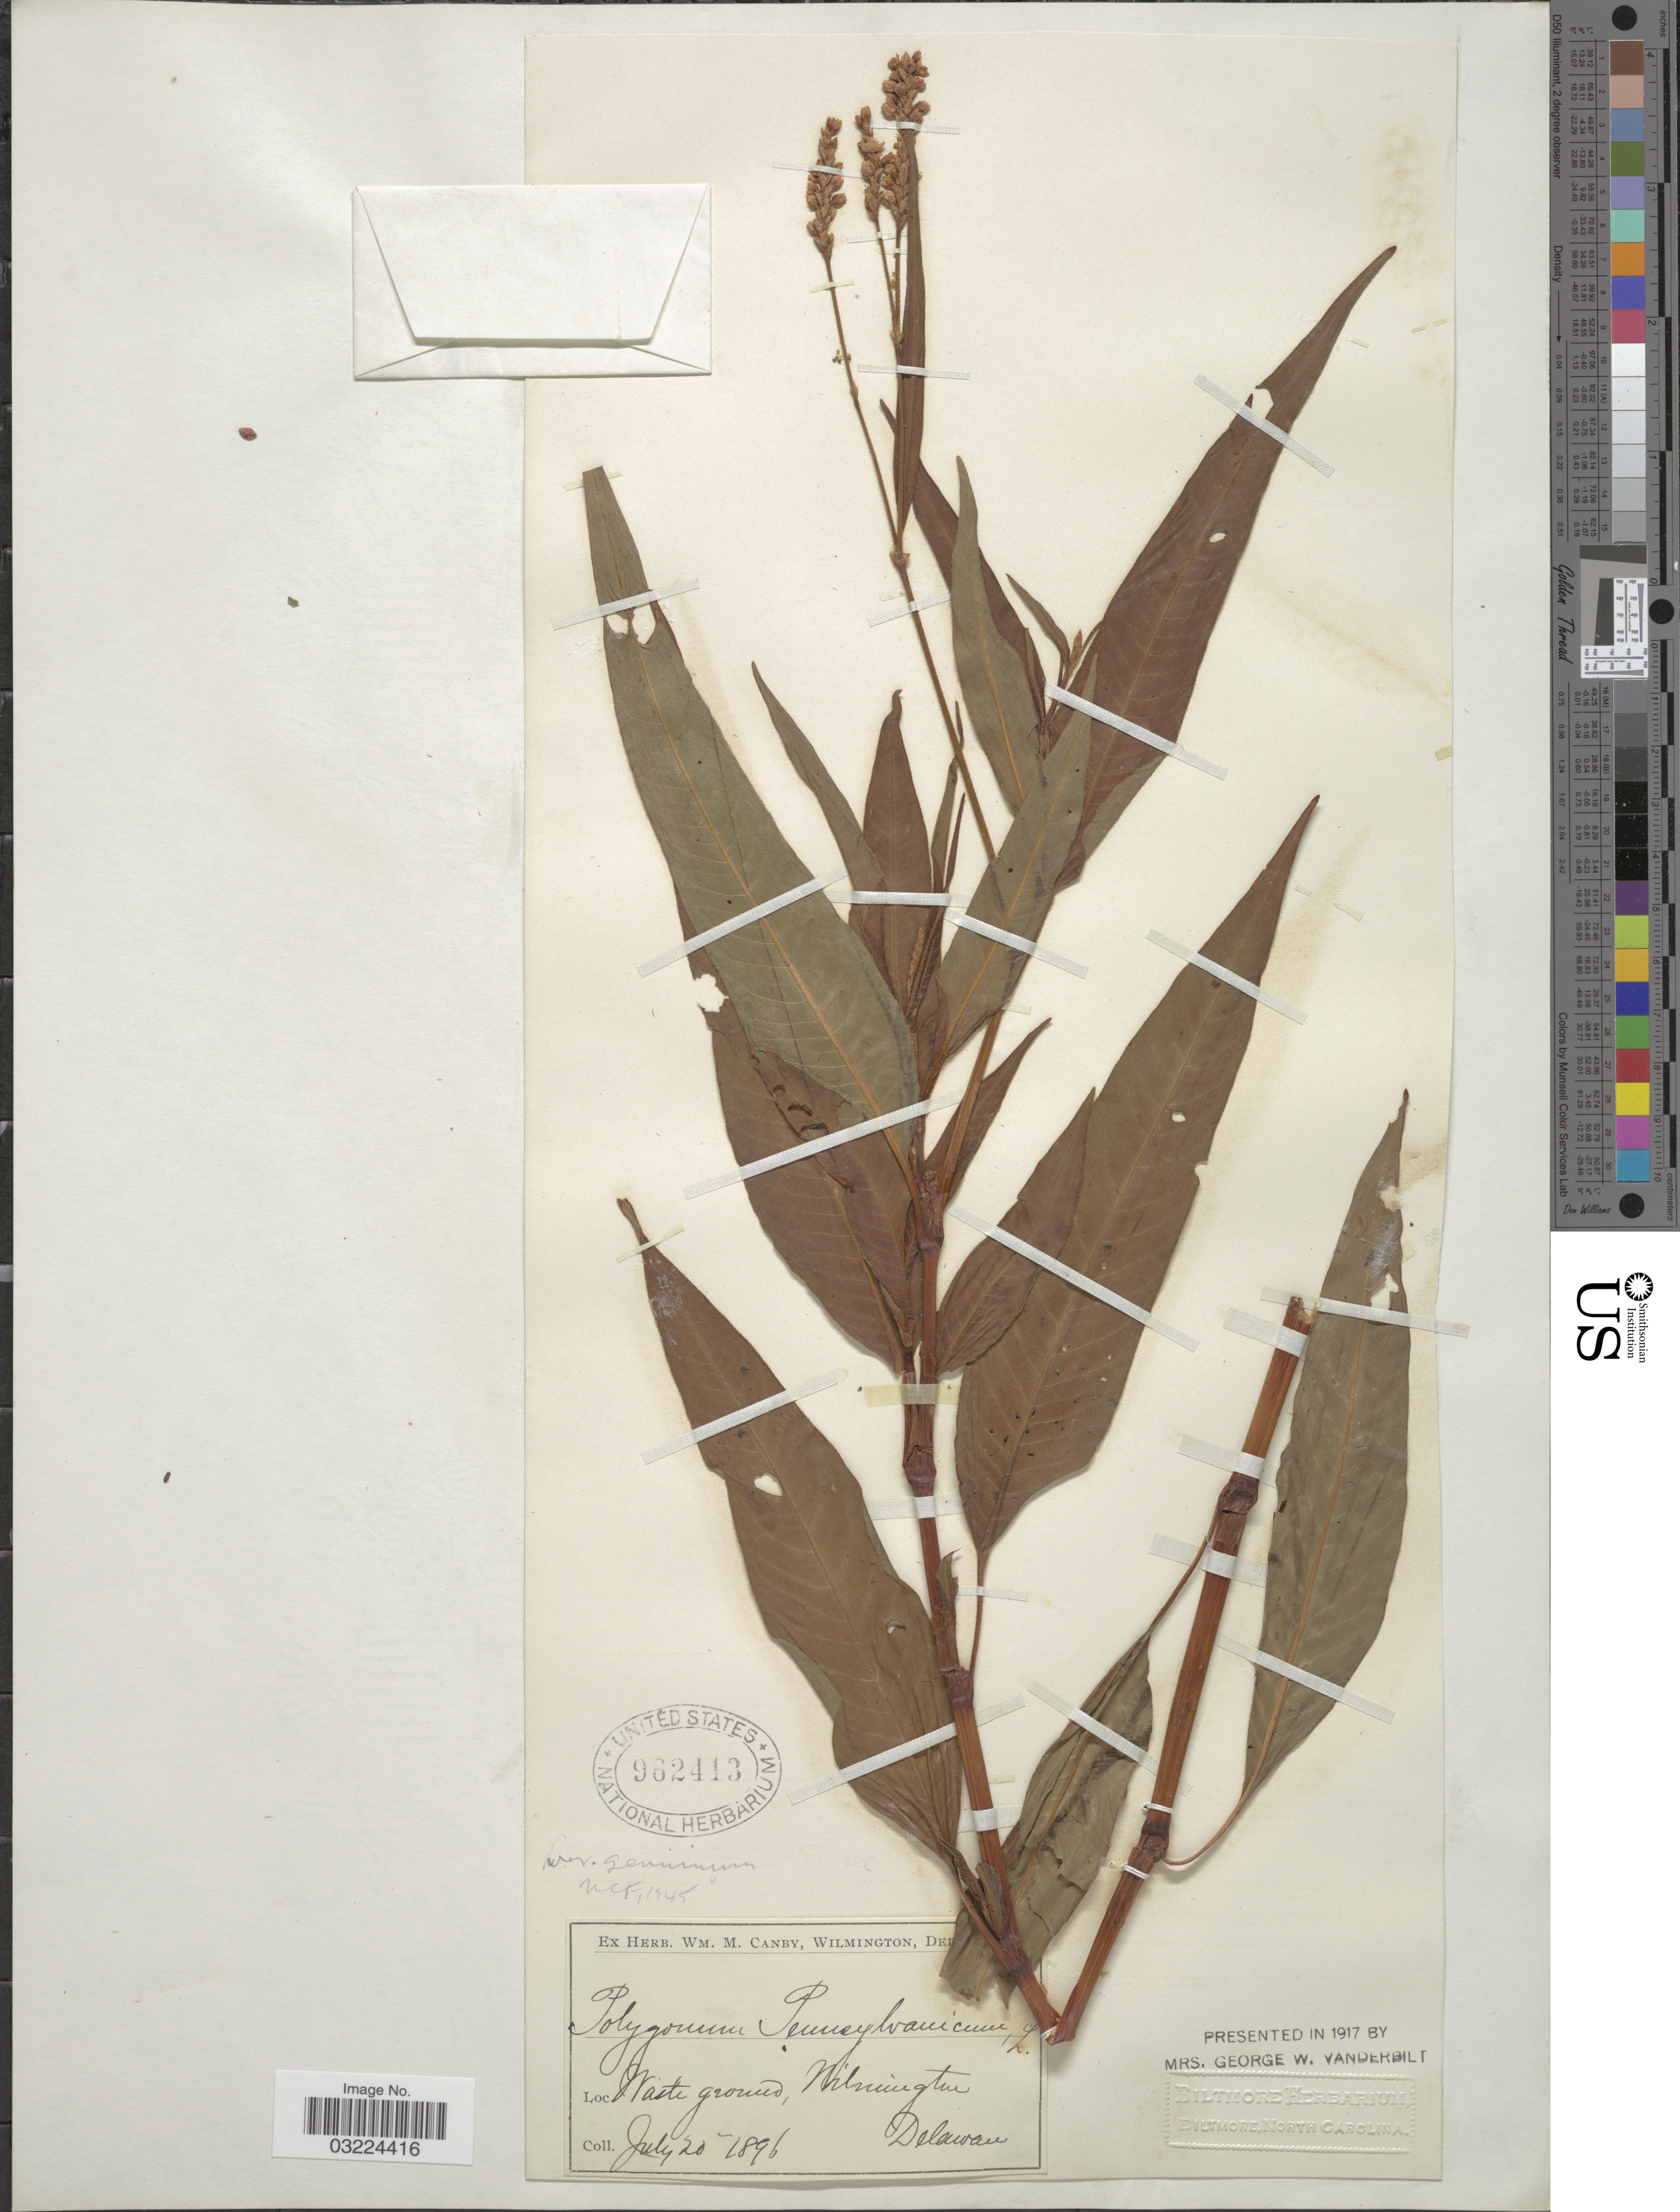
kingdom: Plantae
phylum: Tracheophyta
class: Magnoliopsida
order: Caryophyllales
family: Polygonaceae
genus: Persicaria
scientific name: Persicaria pensylvanica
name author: (L.) M. Gómez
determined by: Atha, D. E.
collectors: ex herb. W.M. Canby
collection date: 1896-07-20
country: United States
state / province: Delaware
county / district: New Castle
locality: Wilmington.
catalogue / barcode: US 962413